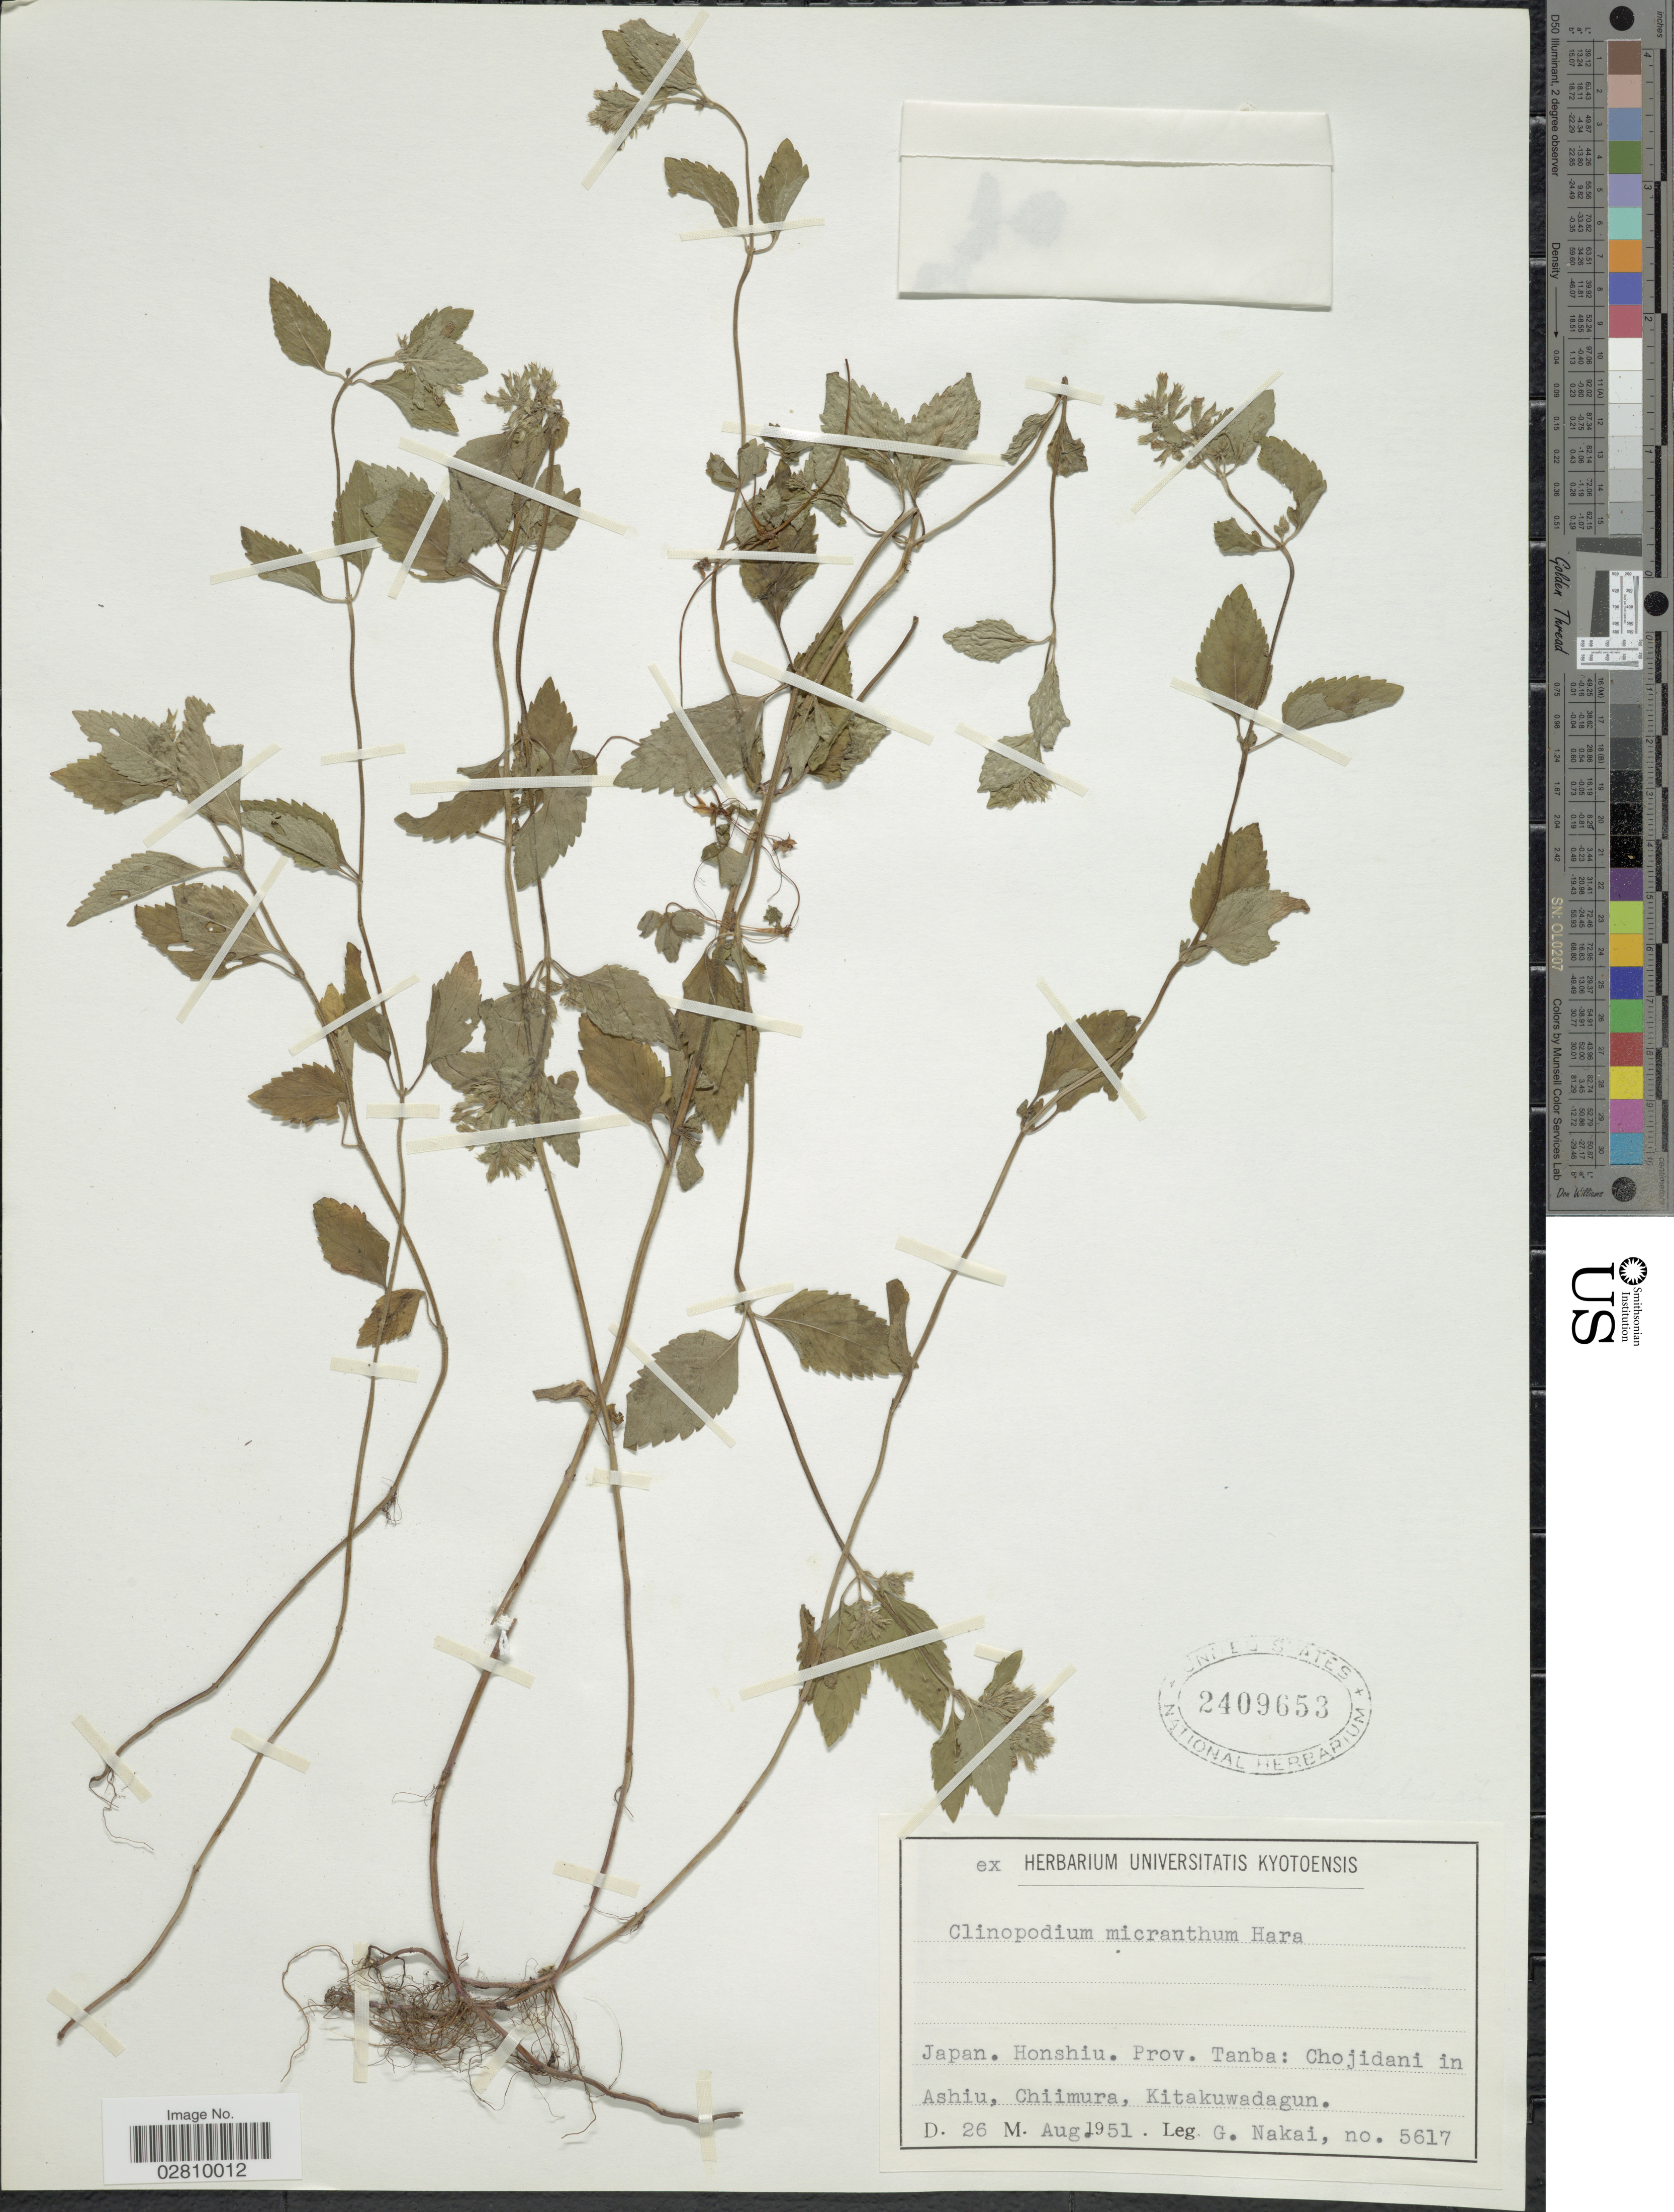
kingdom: Plantae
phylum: Tracheophyta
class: Magnoliopsida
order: Lamiales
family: Lamiaceae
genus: Clinopodium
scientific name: Clinopodium micranthum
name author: (Regel) H. Hara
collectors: G. Nakai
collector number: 5617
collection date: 1951-08-26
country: Japan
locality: Honshiu. Prov. Tanba: Chojidani in Ashiu, Chiimura, Kitakuwadagun.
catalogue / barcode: US 2409653